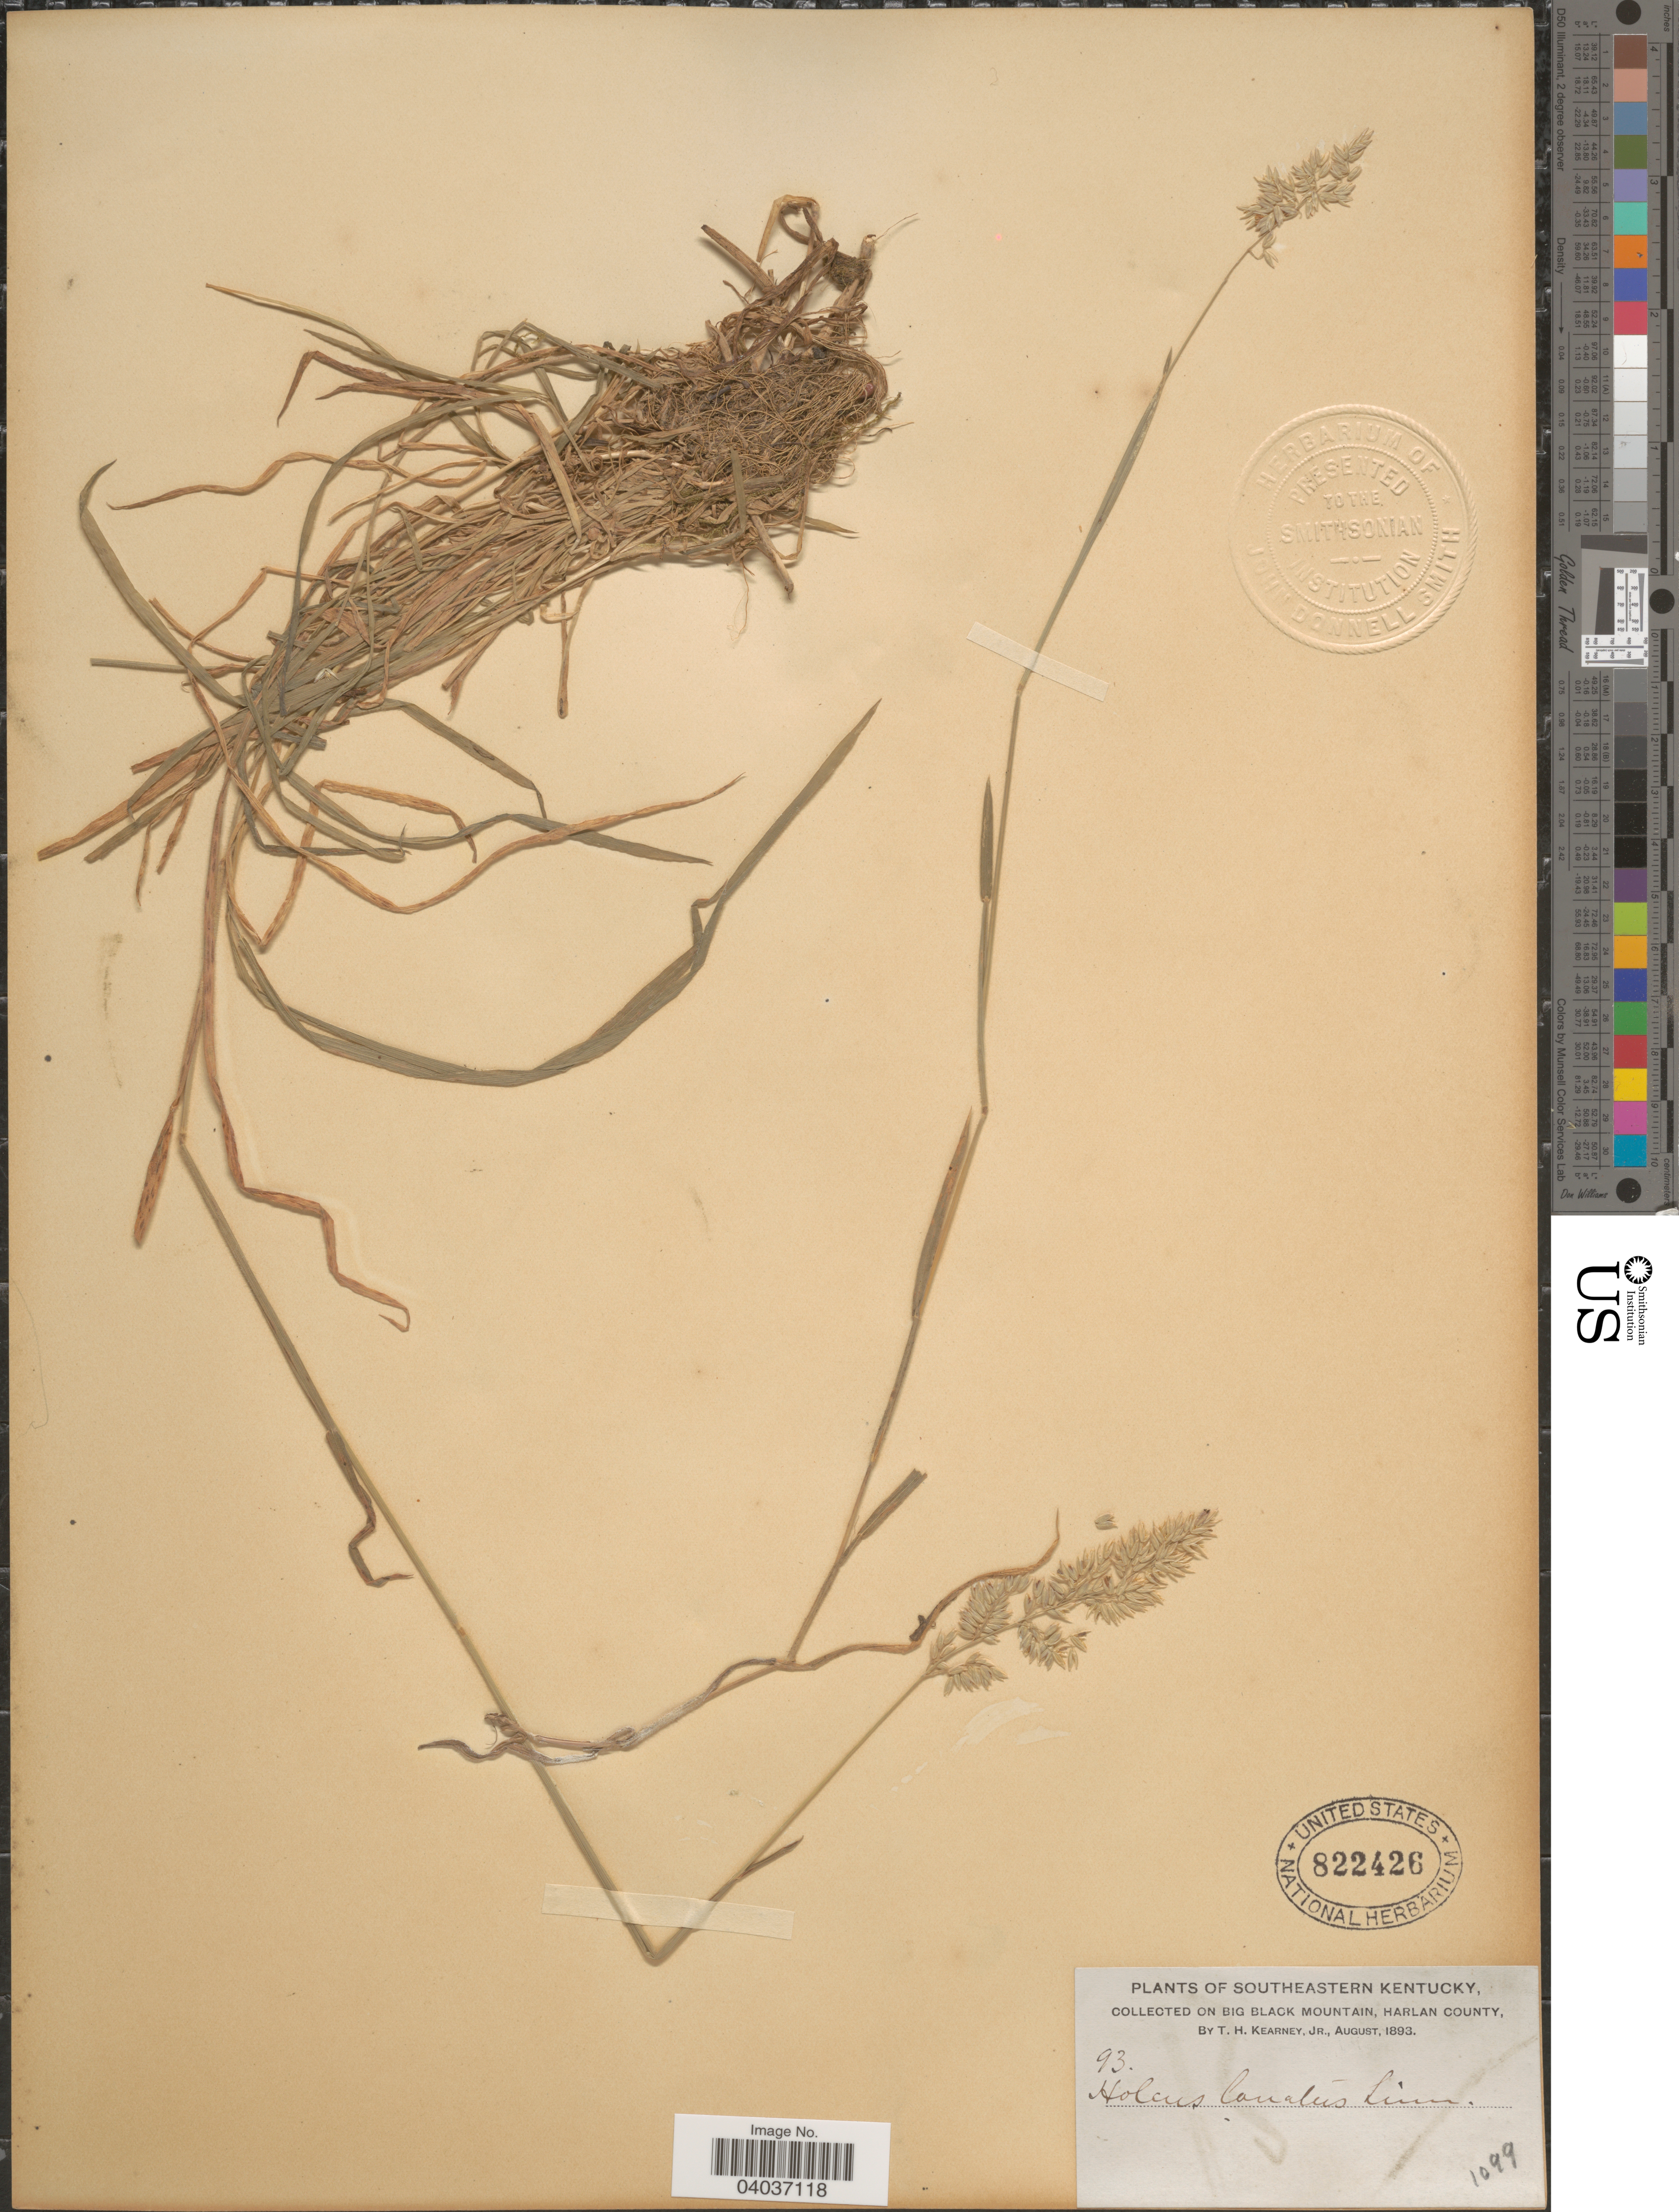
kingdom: Plantae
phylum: Tracheophyta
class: Liliopsida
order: Poales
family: Poaceae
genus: Holcus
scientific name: Holcus lanatus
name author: L.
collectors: T. H. Kearney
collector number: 93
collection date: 1893-08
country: United States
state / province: Kentucky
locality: Southeastern Kentucky. On Big Black Mountain, Harlan County.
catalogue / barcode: US 822426